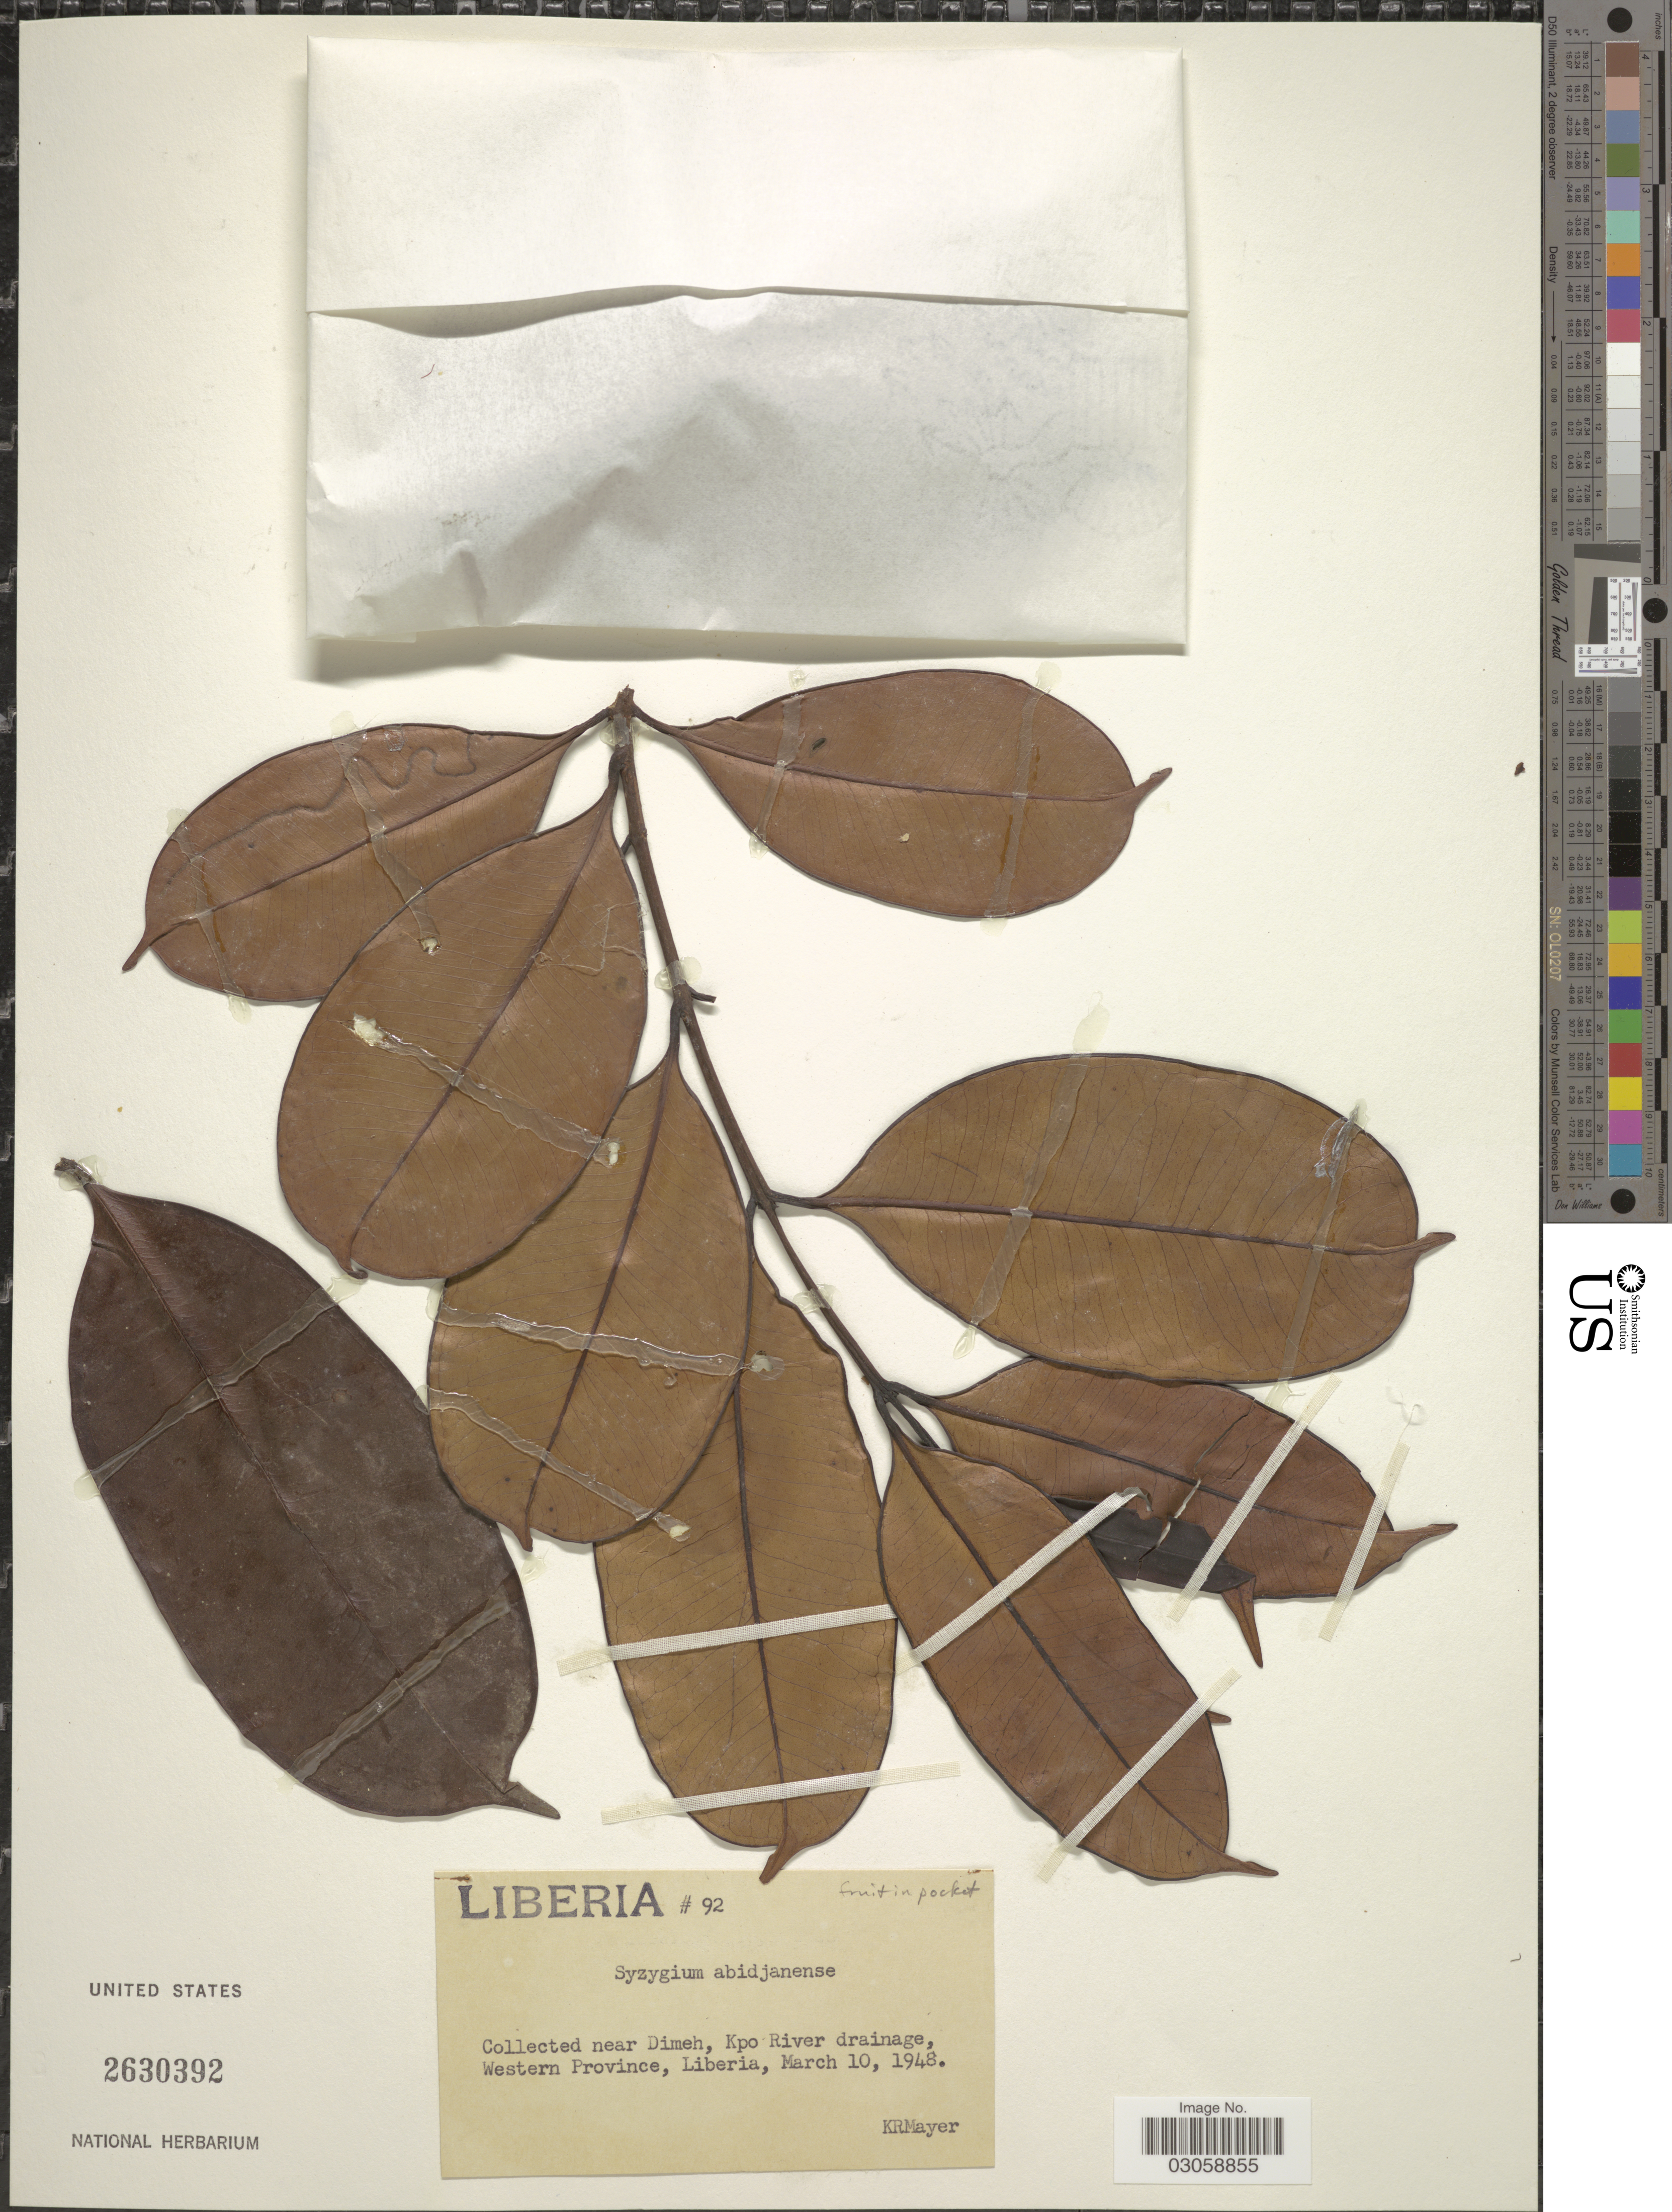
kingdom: Plantae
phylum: Tracheophyta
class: Magnoliopsida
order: Myrtales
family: Myrtaceae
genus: Syzygium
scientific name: Syzygium abidjanense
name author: Aubrév. & Pellegr.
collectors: K. R. Mayer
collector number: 92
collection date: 1948-03-10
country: Liberia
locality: Near Dimeh, Kpo River drainage, Western Province, Liberia.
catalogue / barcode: US 2630392